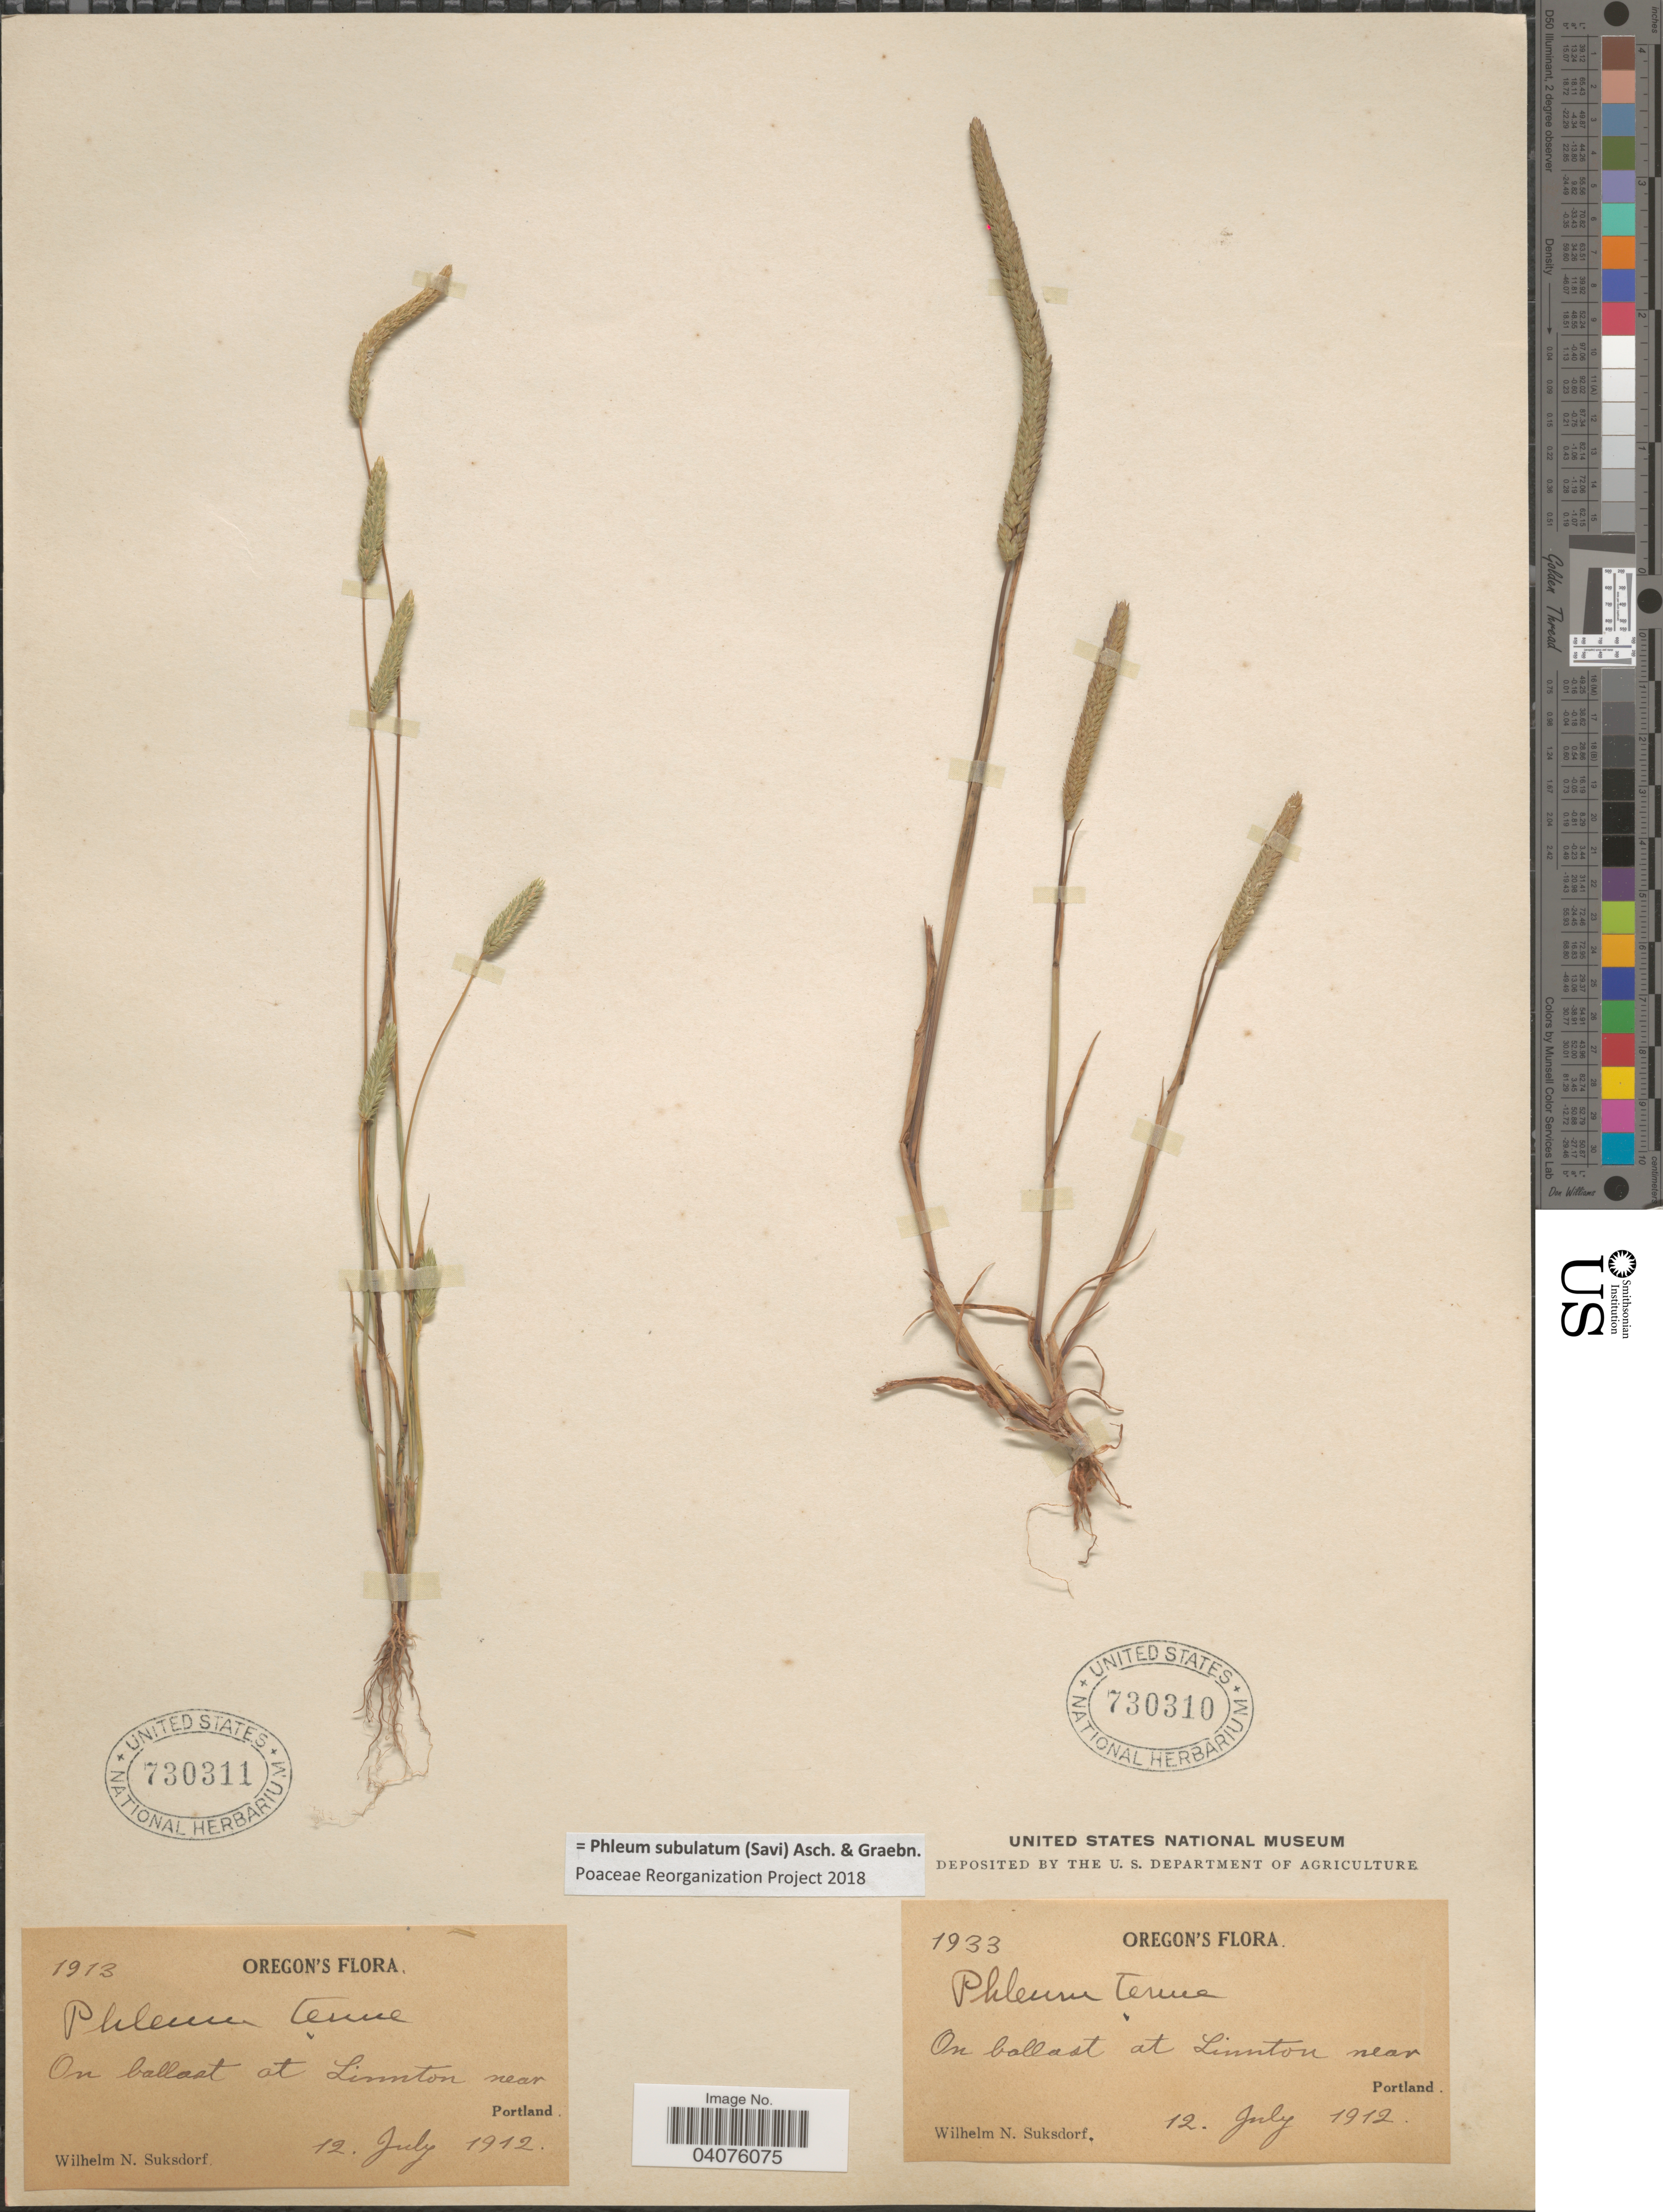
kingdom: Plantae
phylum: Tracheophyta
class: Liliopsida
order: Poales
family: Poaceae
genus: Phleum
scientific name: Phleum subulatum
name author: (Savi) Asch. & Graeb.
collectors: W. N. Suksdorf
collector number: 1913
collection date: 1912-07-12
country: United States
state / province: Oregon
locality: On ballast at Linnton near Portland.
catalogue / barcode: US 730311